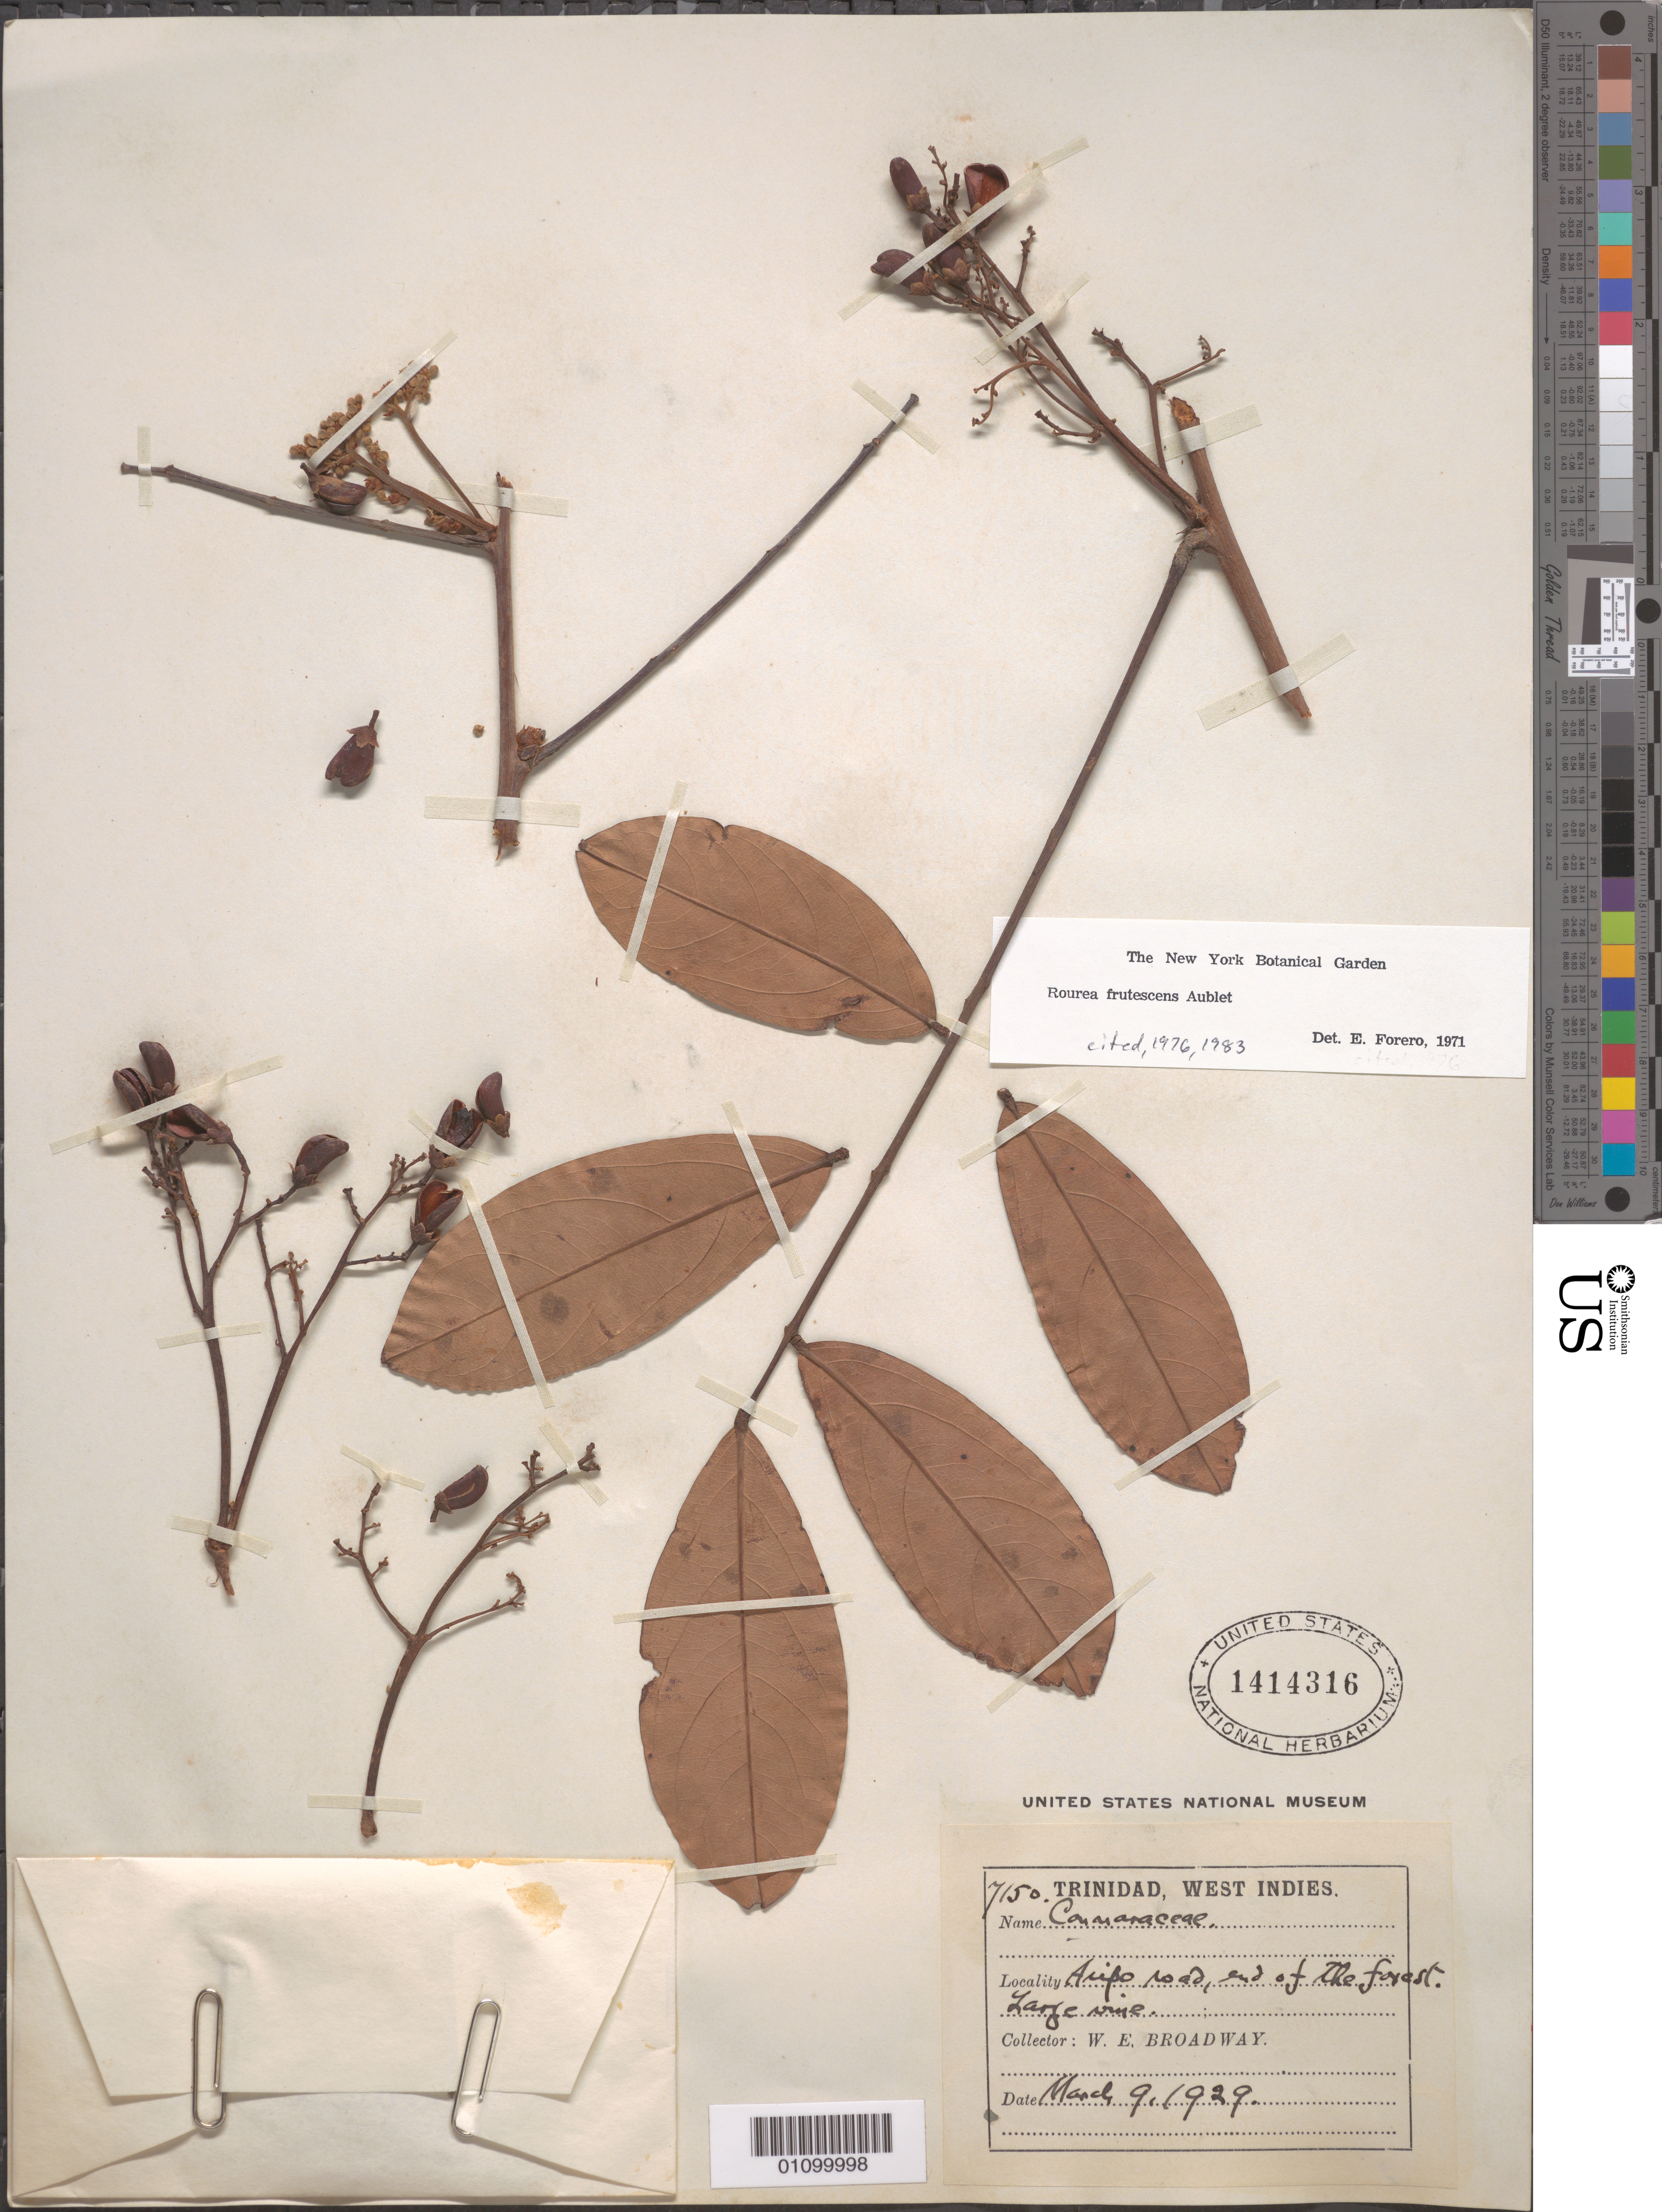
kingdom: Plantae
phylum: Tracheophyta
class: Magnoliopsida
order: Oxalidales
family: Connaraceae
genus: Rourea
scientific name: Rourea frutescens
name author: Aubl.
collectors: W. E. Broadway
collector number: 1414316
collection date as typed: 09 Mar 1929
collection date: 1929-03-09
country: Trinidad and Tobago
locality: Aupo road, end of the forest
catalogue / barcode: US 1414316